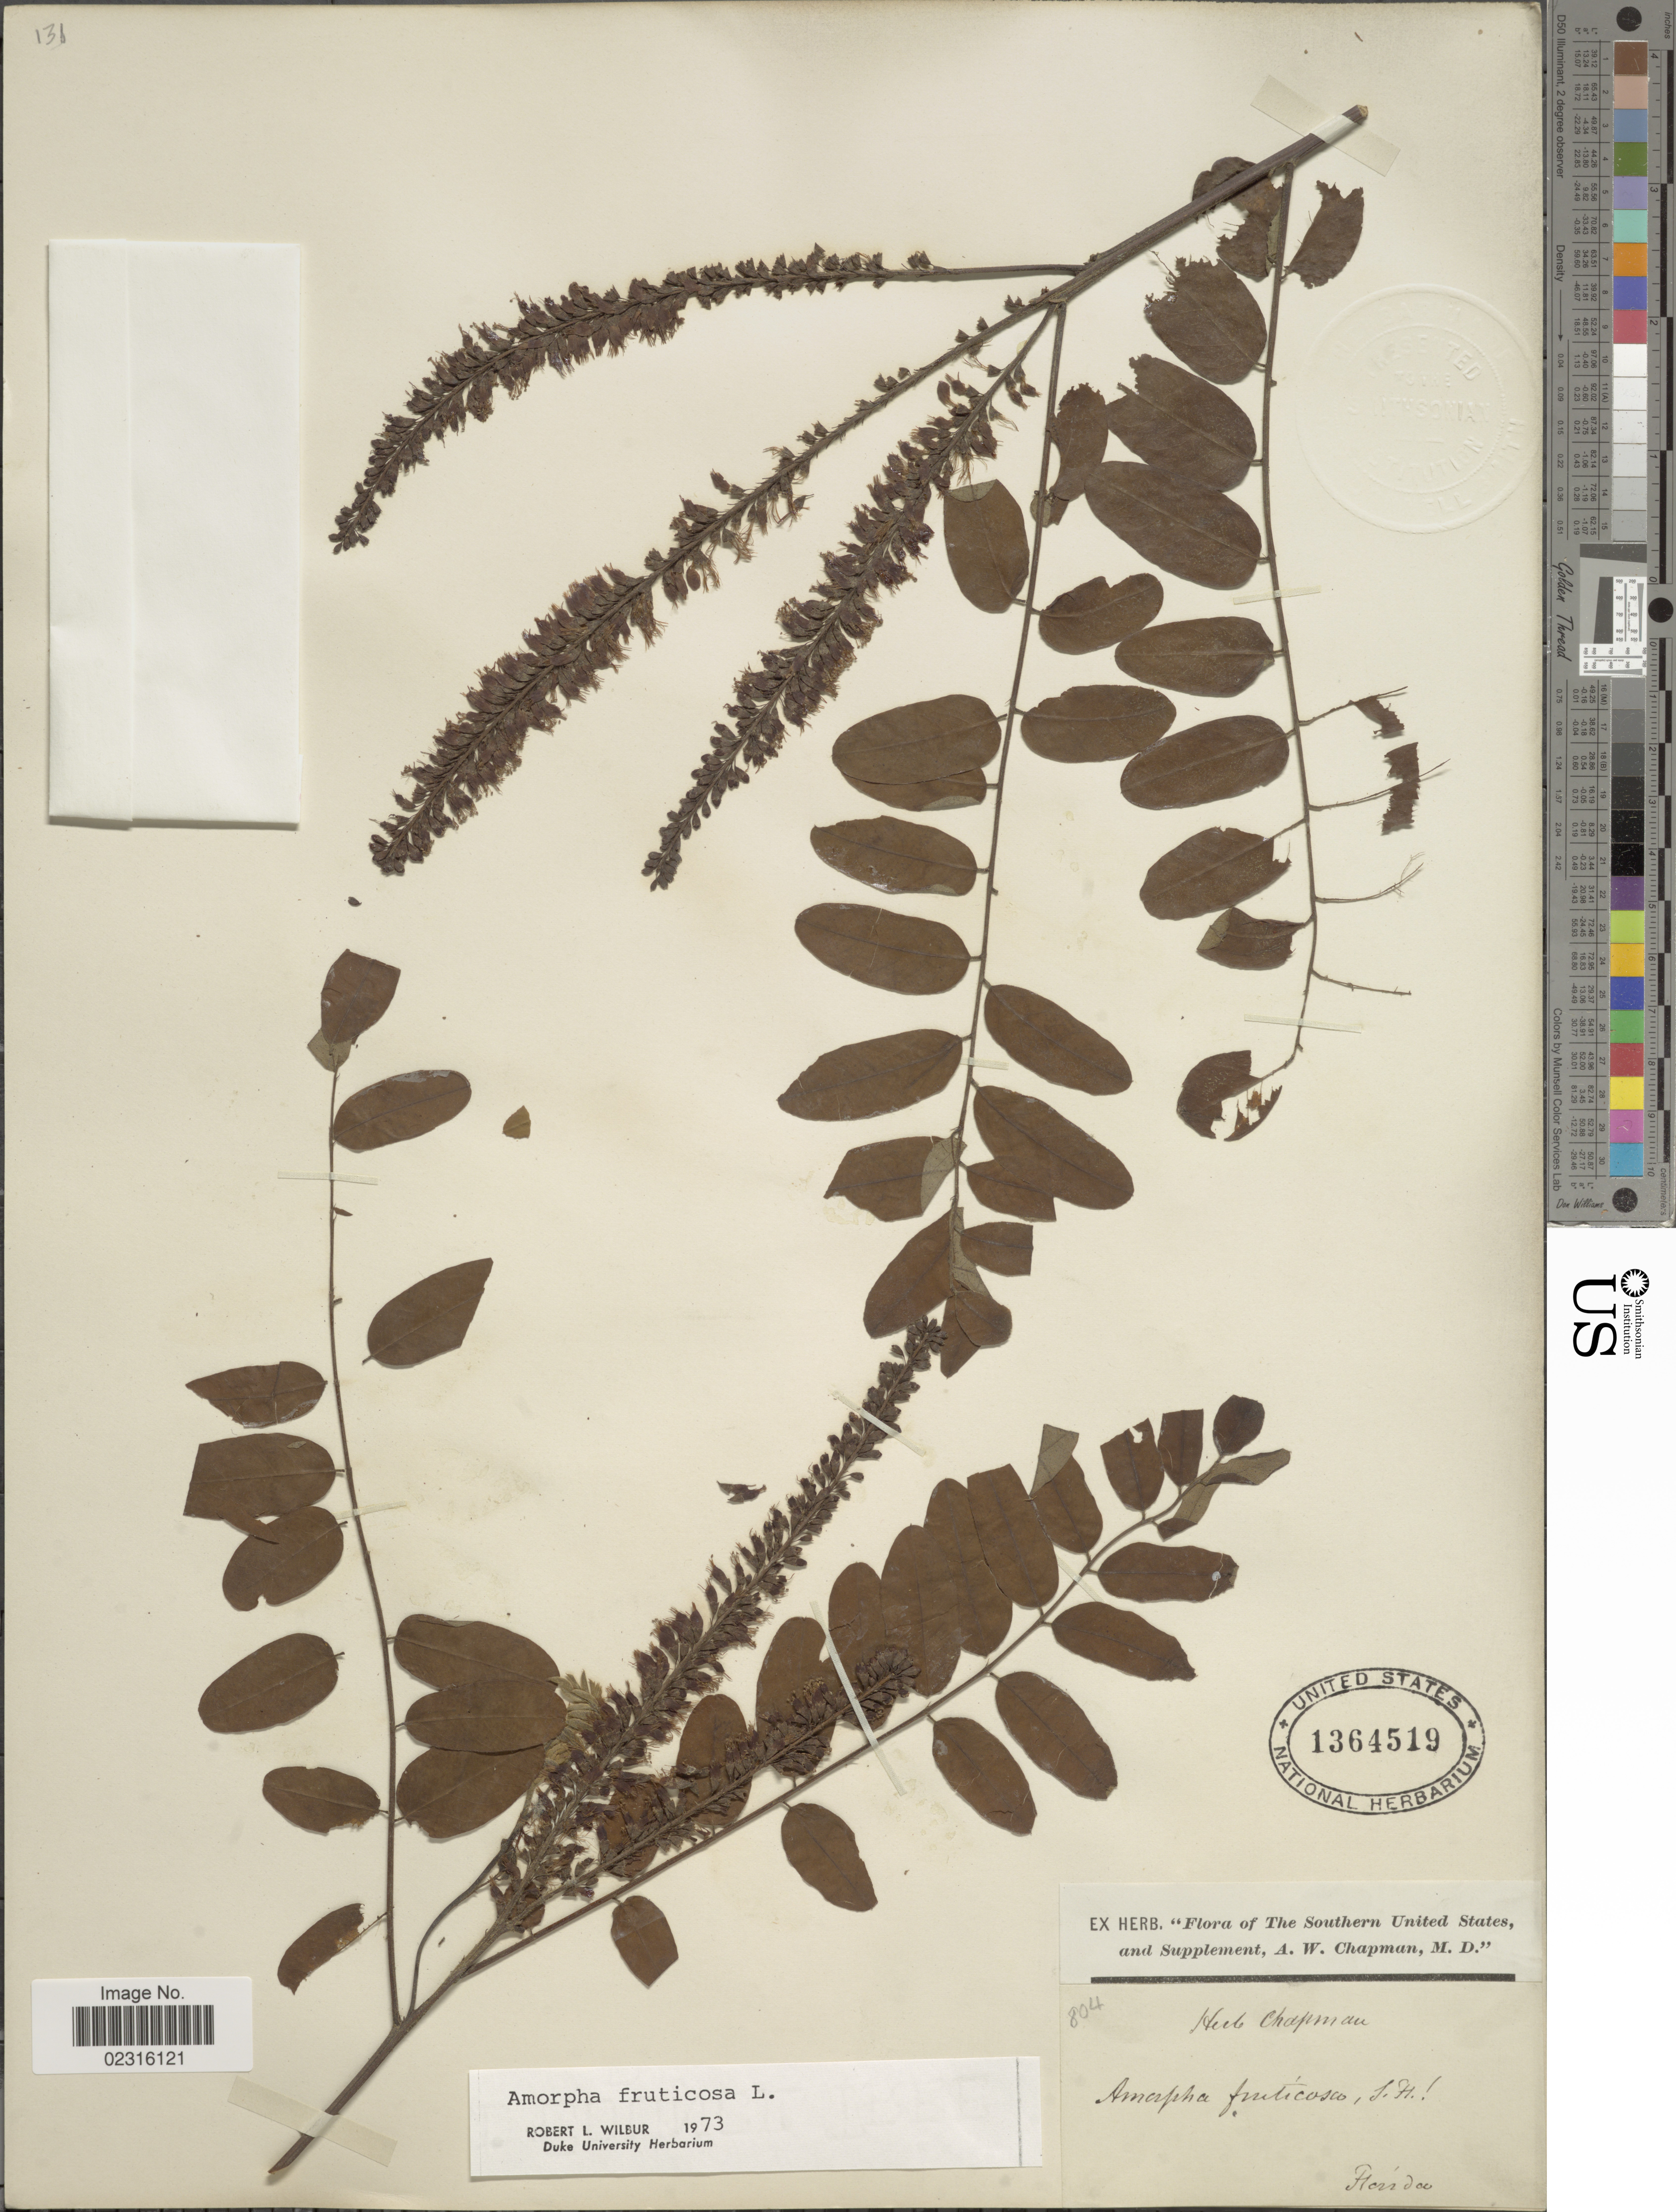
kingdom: Plantae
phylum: Tracheophyta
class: Magnoliopsida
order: Fabales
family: Fabaceae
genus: Amorpha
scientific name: Amorpha fruticosa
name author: L.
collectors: ex herb. A.W. Chapman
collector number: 804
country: United States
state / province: Florida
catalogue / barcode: US 1364519